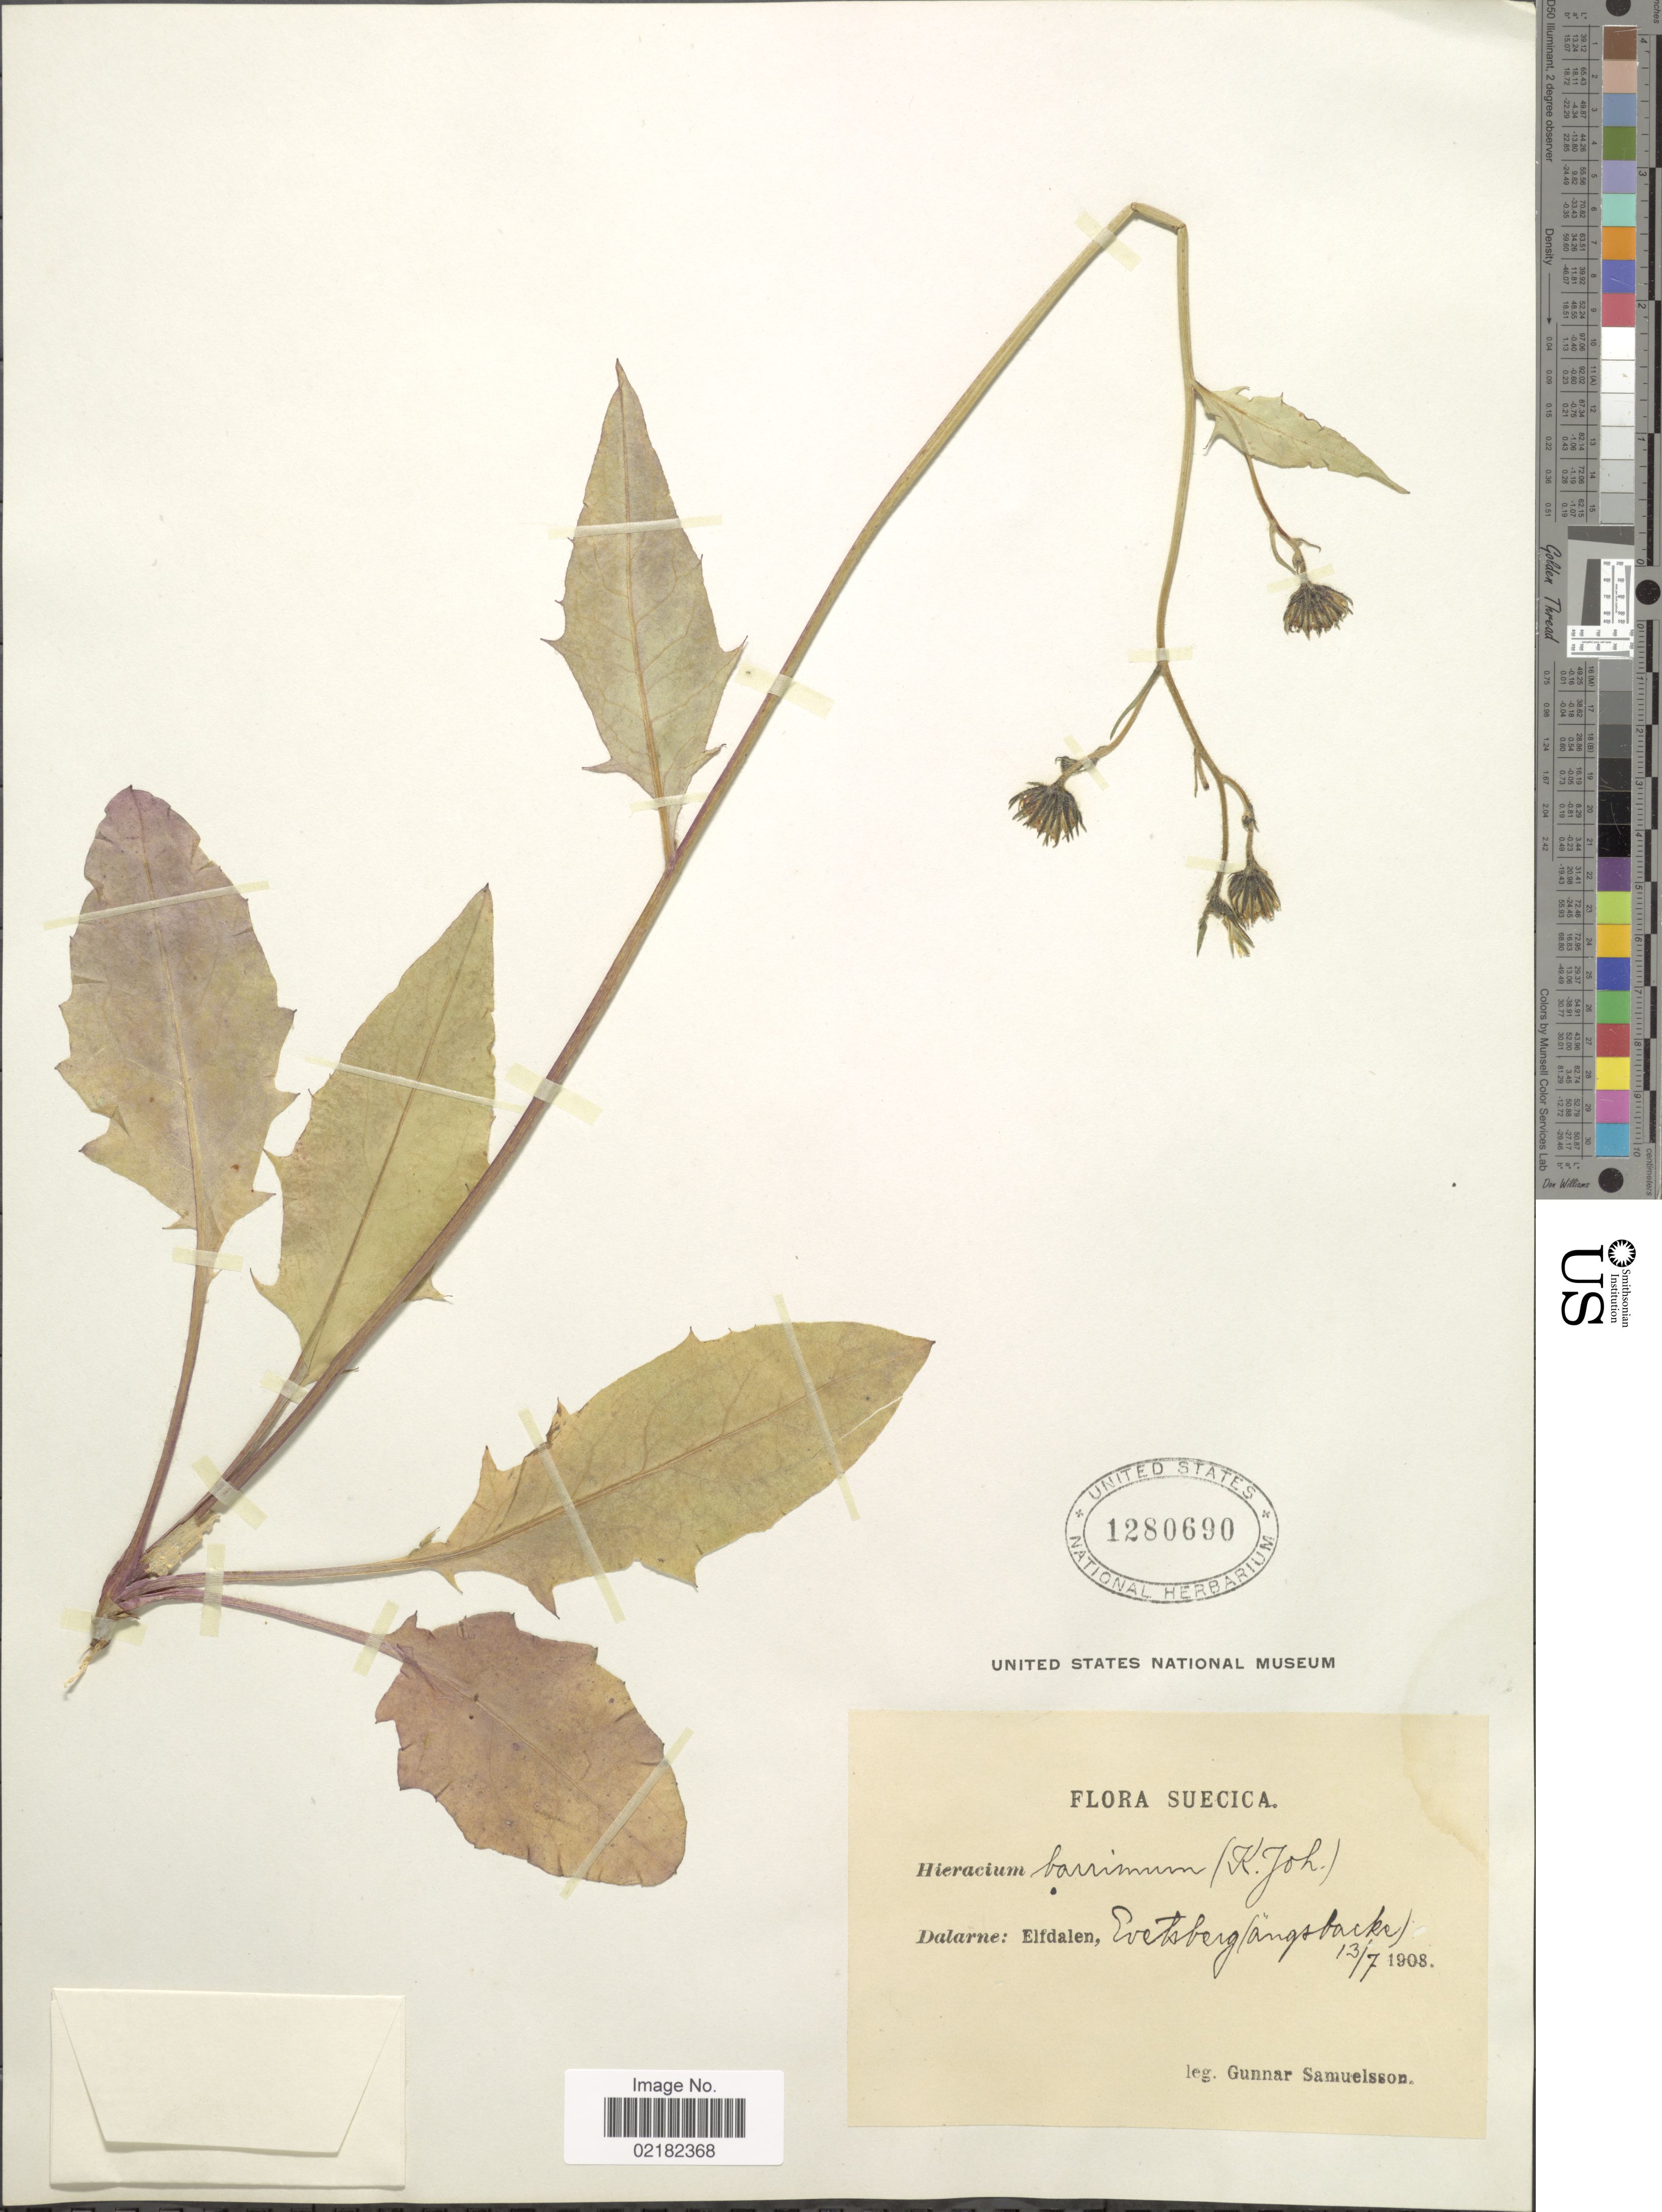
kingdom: Plantae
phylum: Tracheophyta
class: Magnoliopsida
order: Asterales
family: Asteraceae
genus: Hieracium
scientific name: Hieracium barrimum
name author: (Johanss.) Johanss.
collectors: G. Samuelsson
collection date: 1908-07-13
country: Sweden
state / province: Dalarna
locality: Elfdalen, Evertsberg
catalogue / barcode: US 1280690